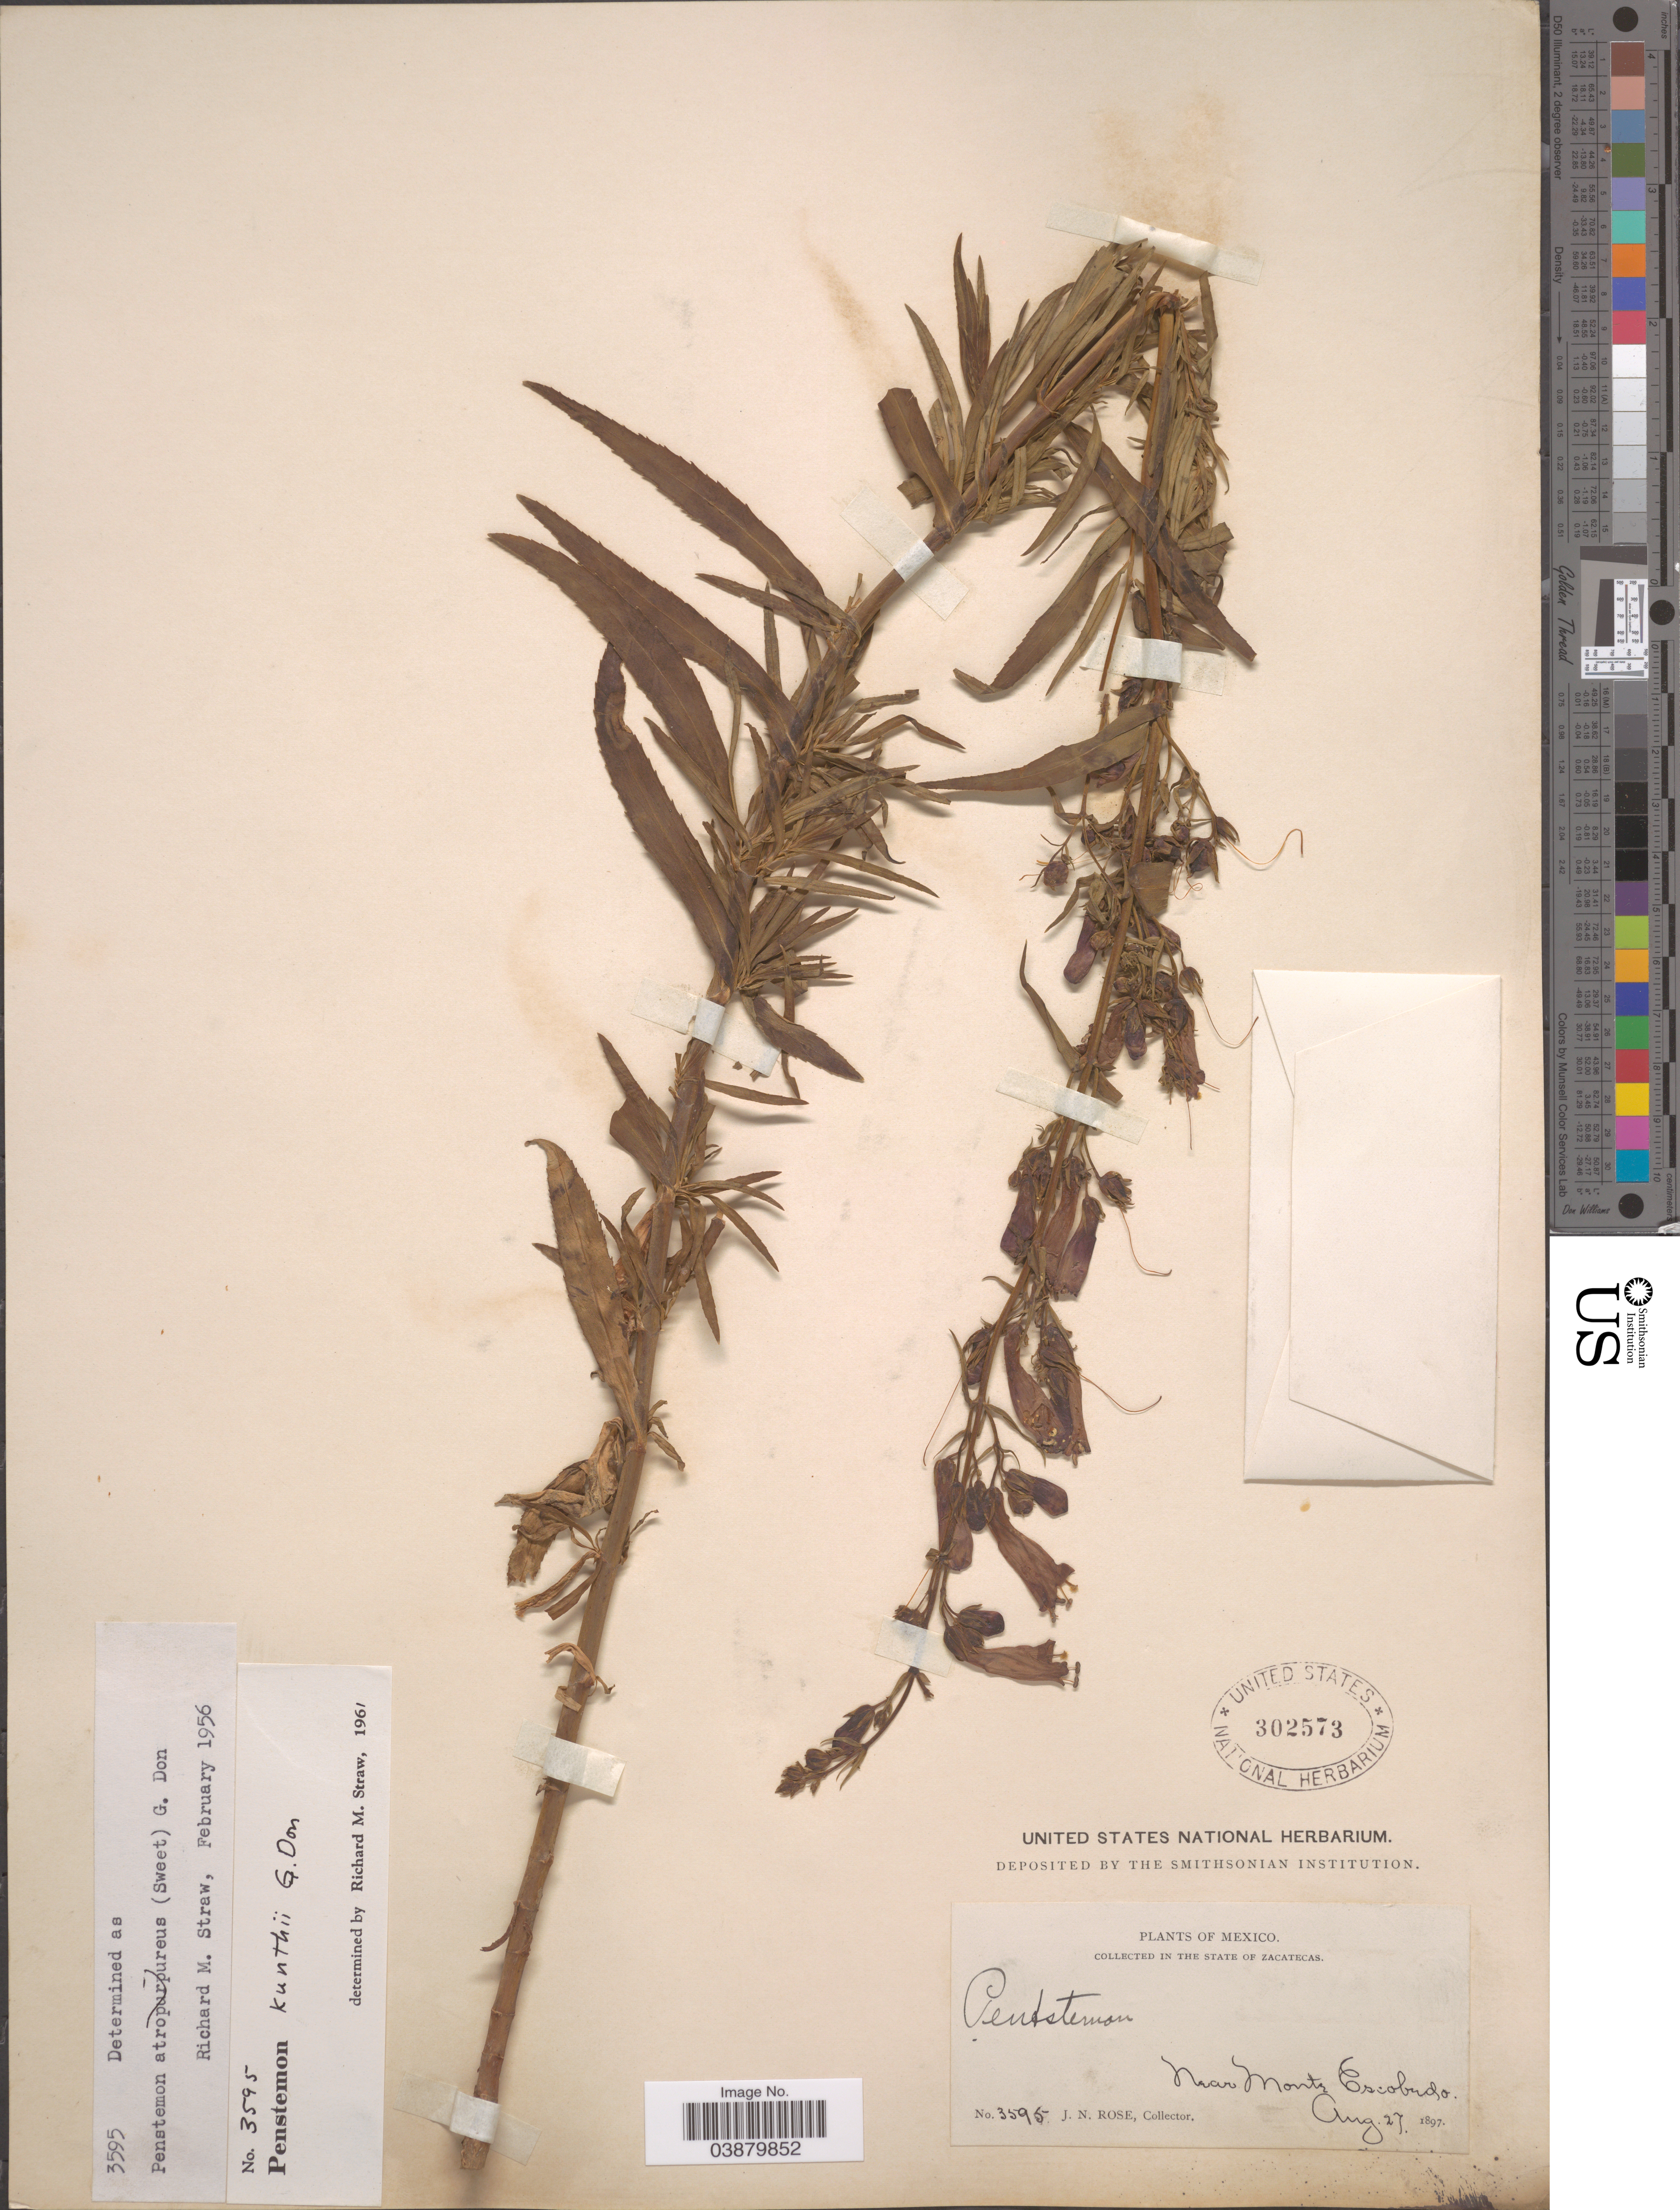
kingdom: Plantae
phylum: Tracheophyta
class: Magnoliopsida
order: Lamiales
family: Plantaginaceae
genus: Penstemon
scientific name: Penstemon kunthii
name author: G. Don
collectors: J. N. Rose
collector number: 3595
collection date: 1897-08-27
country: Mexico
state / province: Zacatecas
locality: Near Mone Escobudo.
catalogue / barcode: US 302573